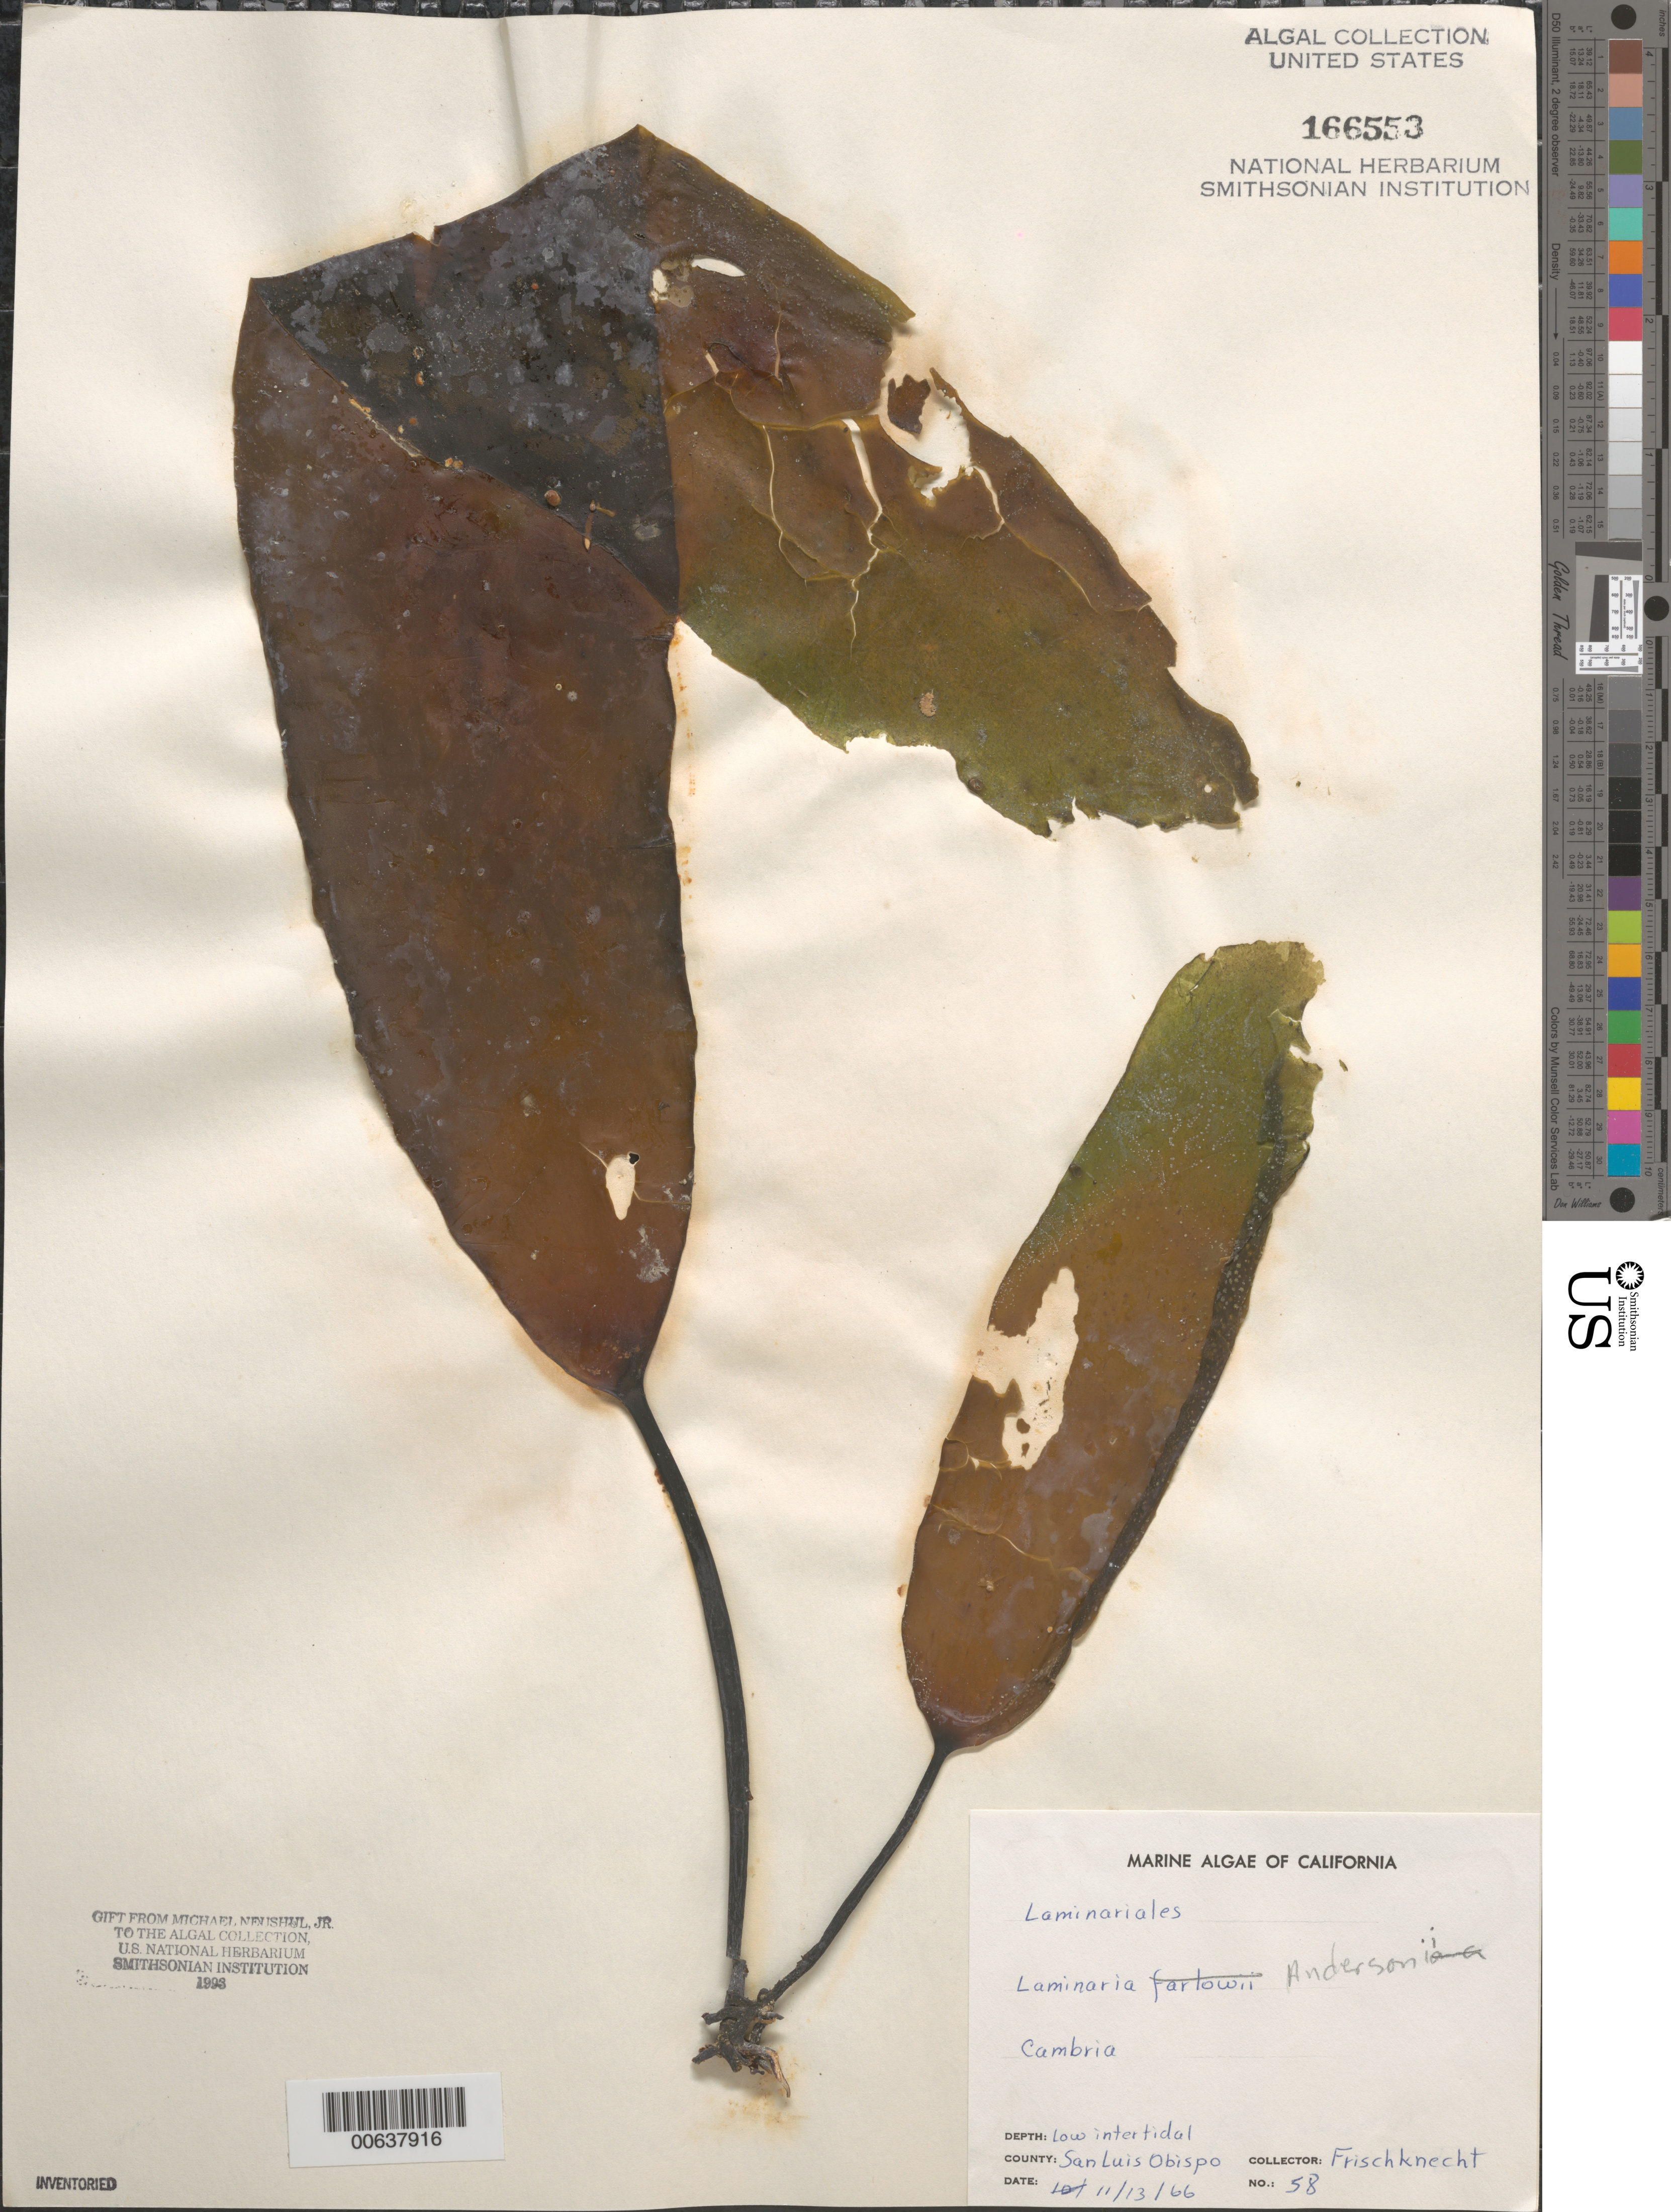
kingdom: Chromista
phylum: Ochrophyta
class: Phaeophyceae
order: Laminariales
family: Laminariaceae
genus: Laminaria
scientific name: Laminaria sinclairii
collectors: -. Frischknecht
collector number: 58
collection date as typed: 13 Nov 1966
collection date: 1966-11-13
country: United States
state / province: California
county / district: San Luis Obispo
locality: Cambria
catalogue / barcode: US 166553